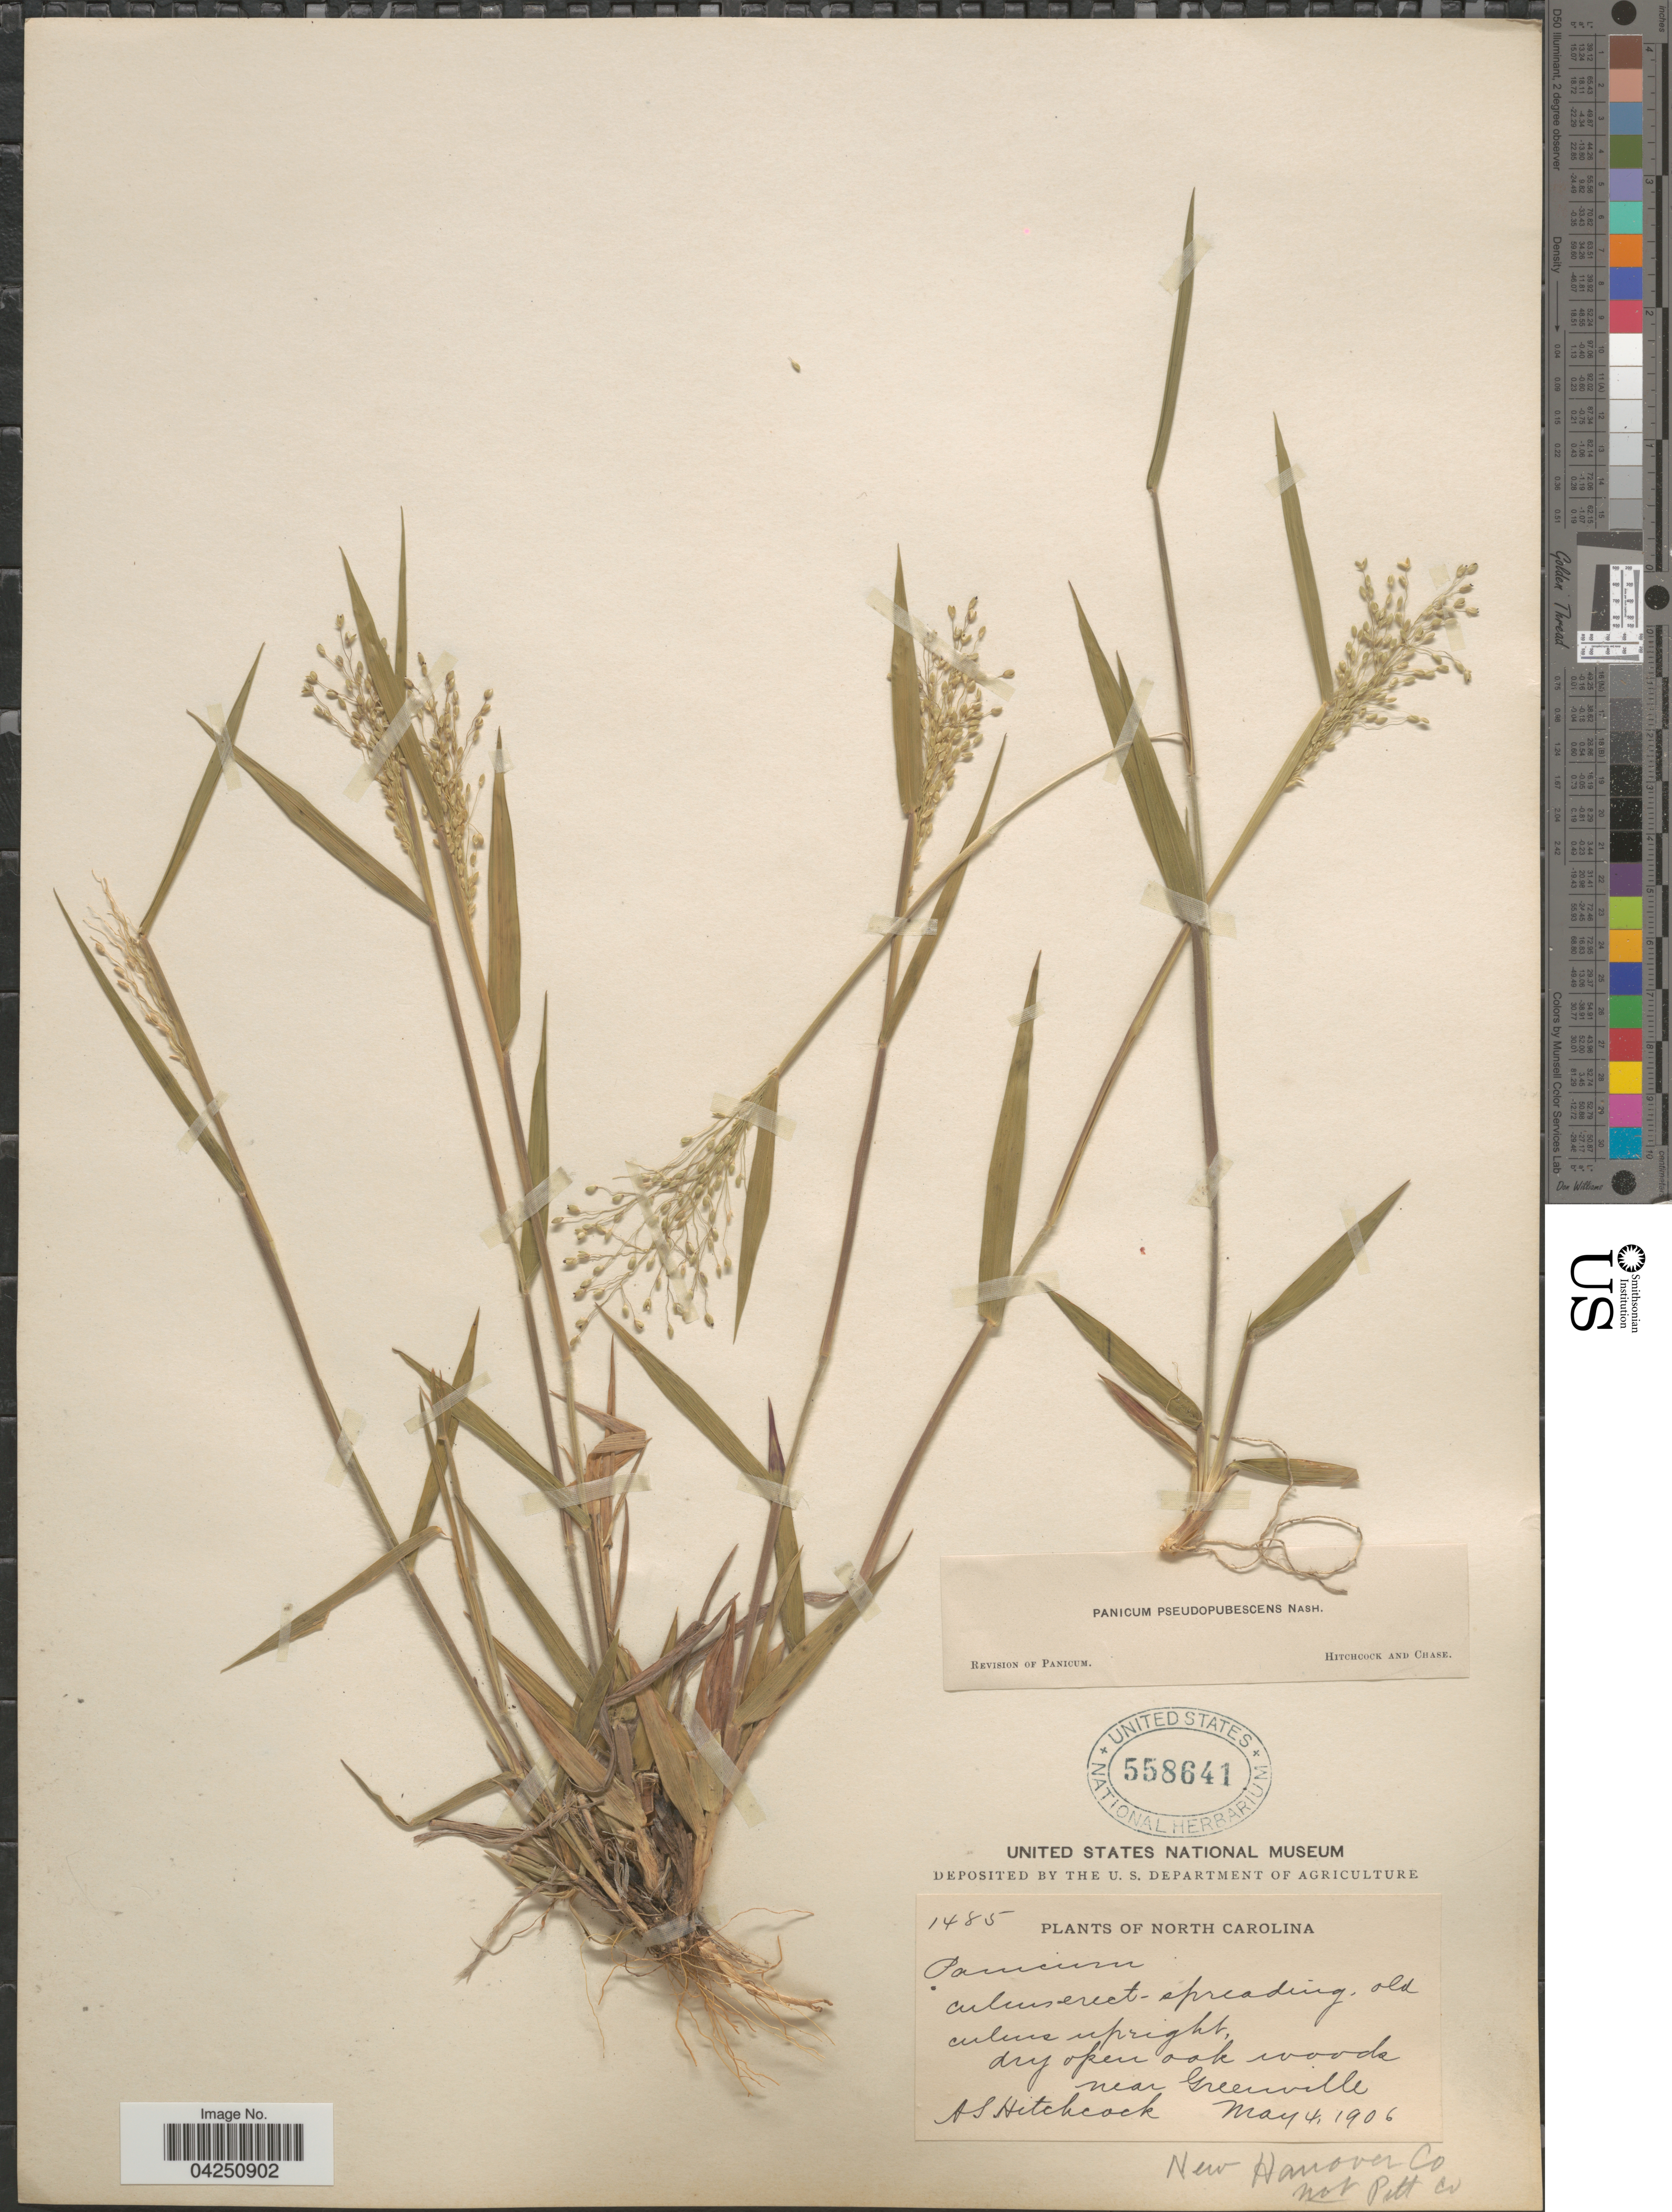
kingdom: Plantae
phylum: Tracheophyta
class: Liliopsida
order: Poales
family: Poaceae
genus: Dichanthelium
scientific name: Dichanthelium acuminatum var. acuminatum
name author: (Sw.) Gould & C.A. Clark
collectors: A. S. Hitchcock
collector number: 1485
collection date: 1906-05-04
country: United States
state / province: North Carolina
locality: Culms erect-spreading, old culms upright, dry open oak woods near Greenville. New Hanover Co.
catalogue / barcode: US 558641